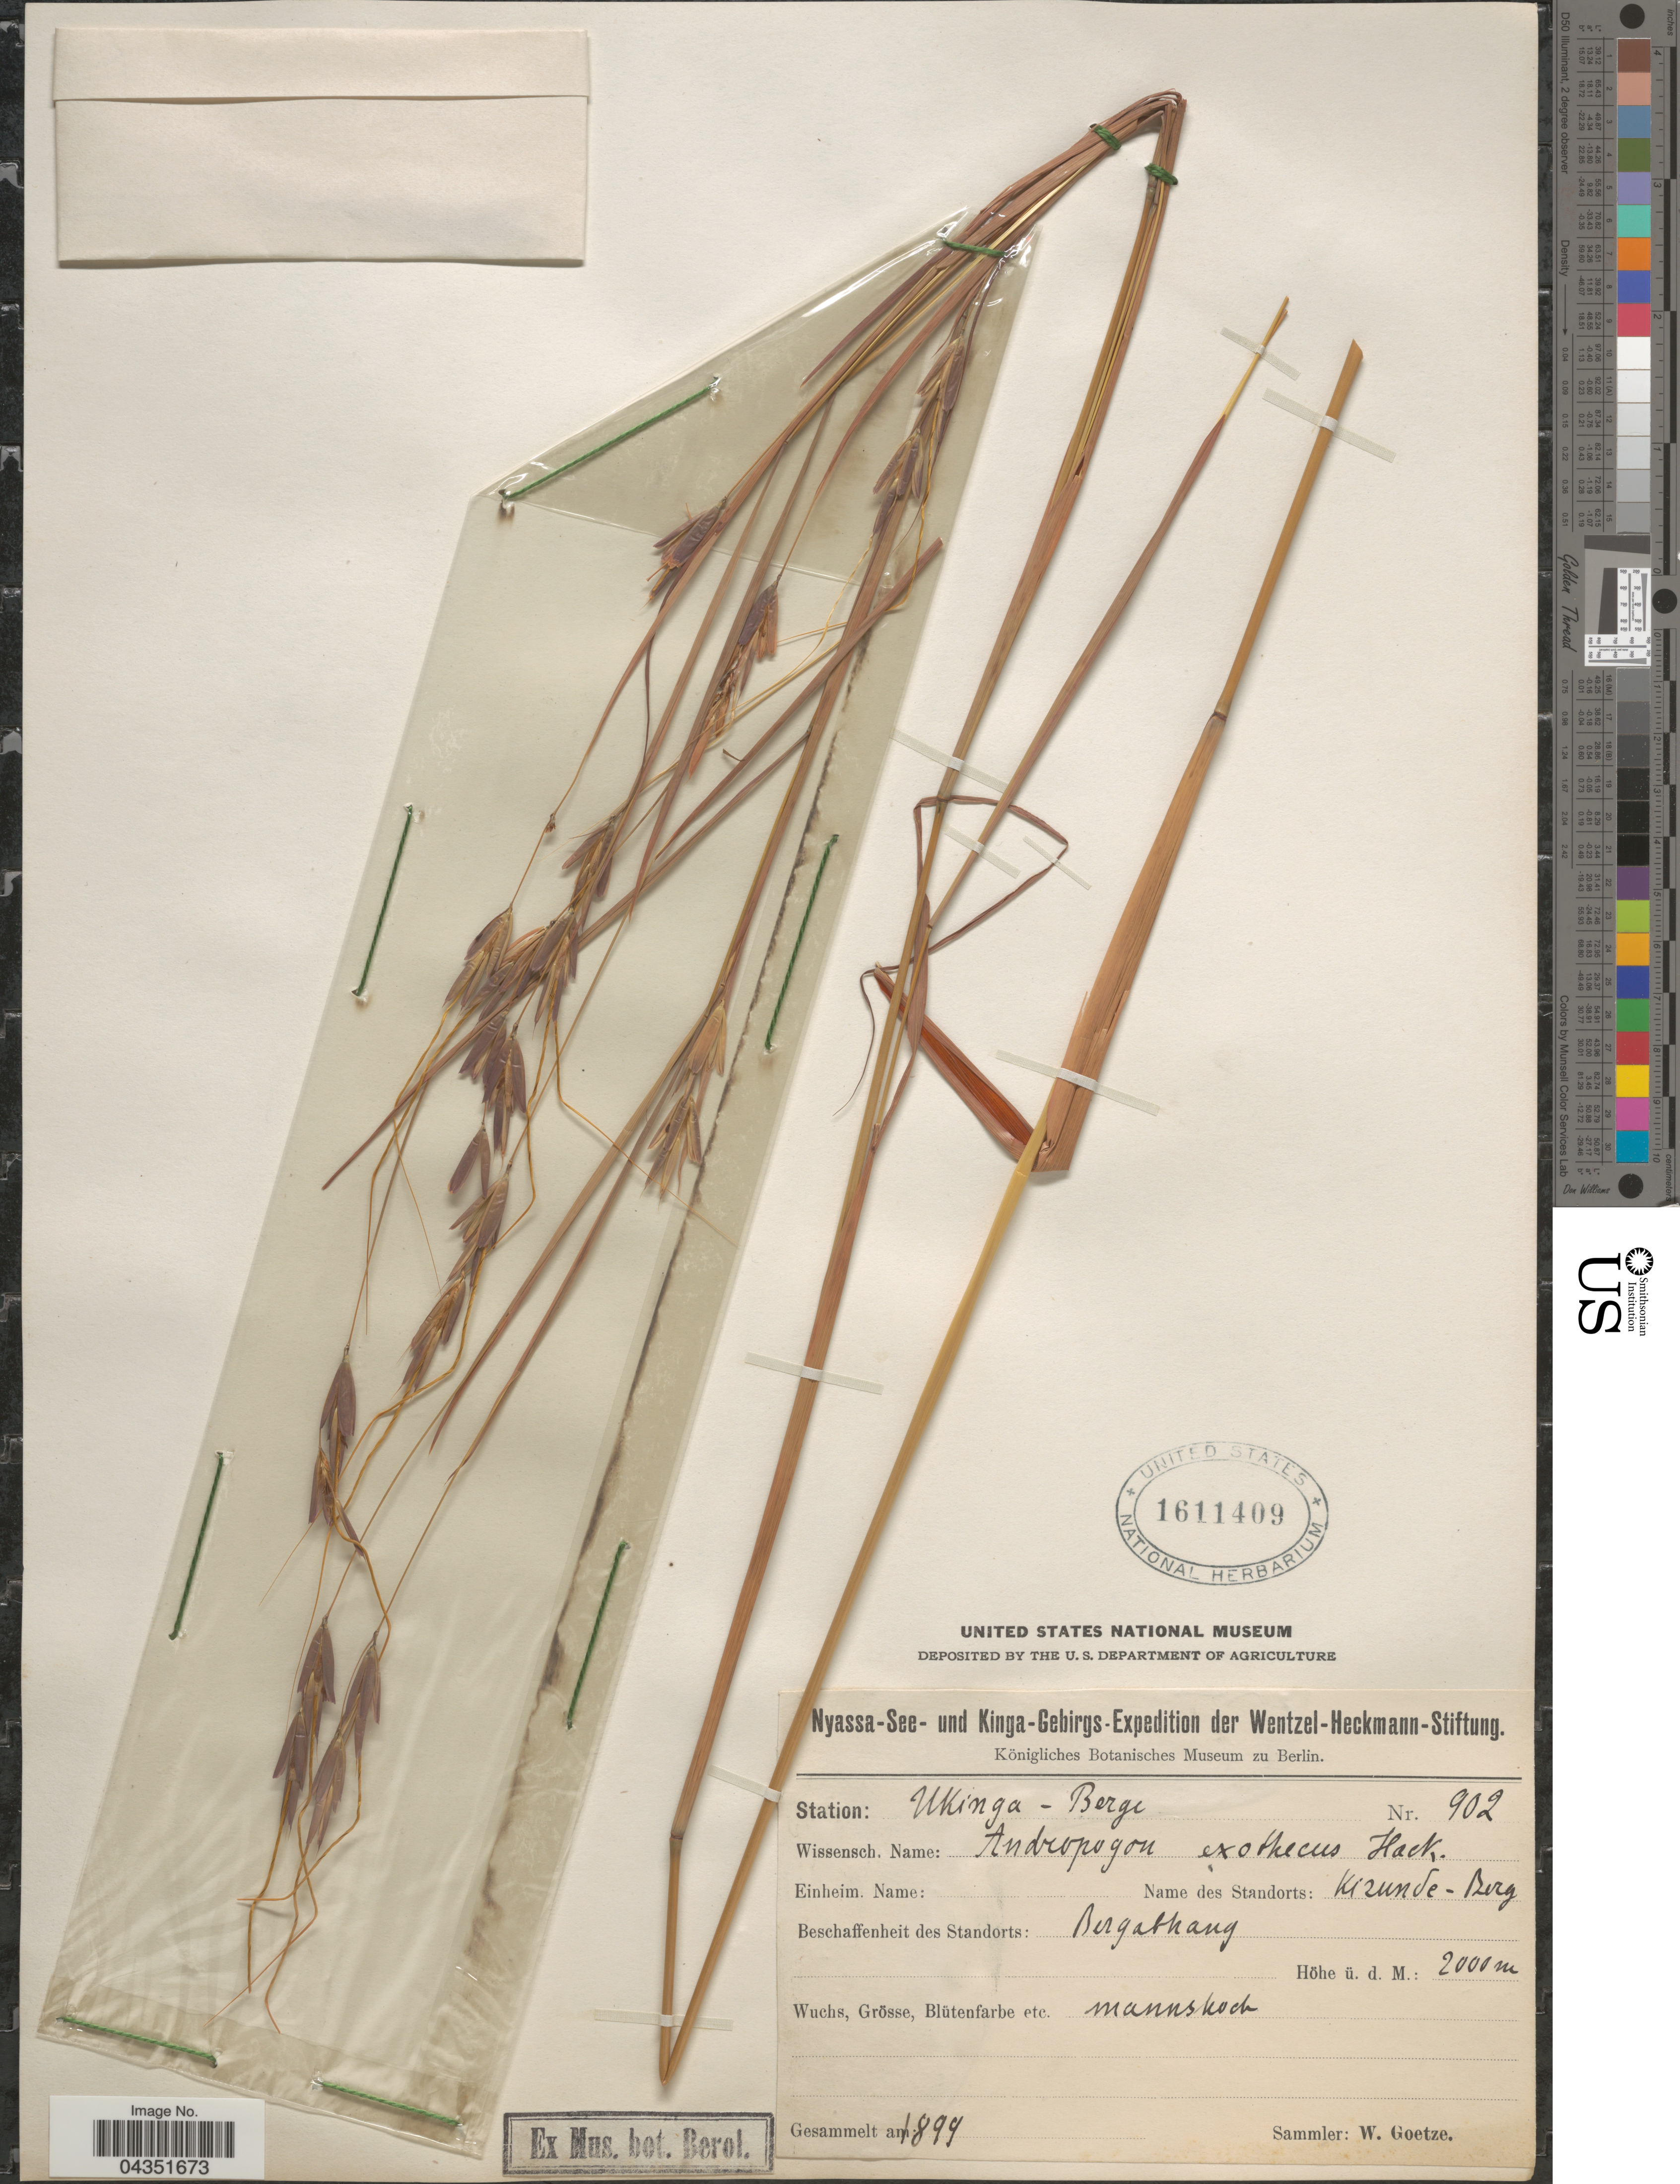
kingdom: Plantae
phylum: Tracheophyta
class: Liliopsida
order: Poales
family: Poaceae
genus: Exotheca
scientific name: Exotheca abyssinica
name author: (Hochst. ex A. Rich.) Andersson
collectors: W. Goetze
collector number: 902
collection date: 1899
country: Tanzania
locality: Nyassa-See- und Kinga- Gebirgs- Expedition der Wentzel- Heckmann- Stiftung. Station: Ukinga-Berge. Bergabhang.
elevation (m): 2000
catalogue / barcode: US 1611409